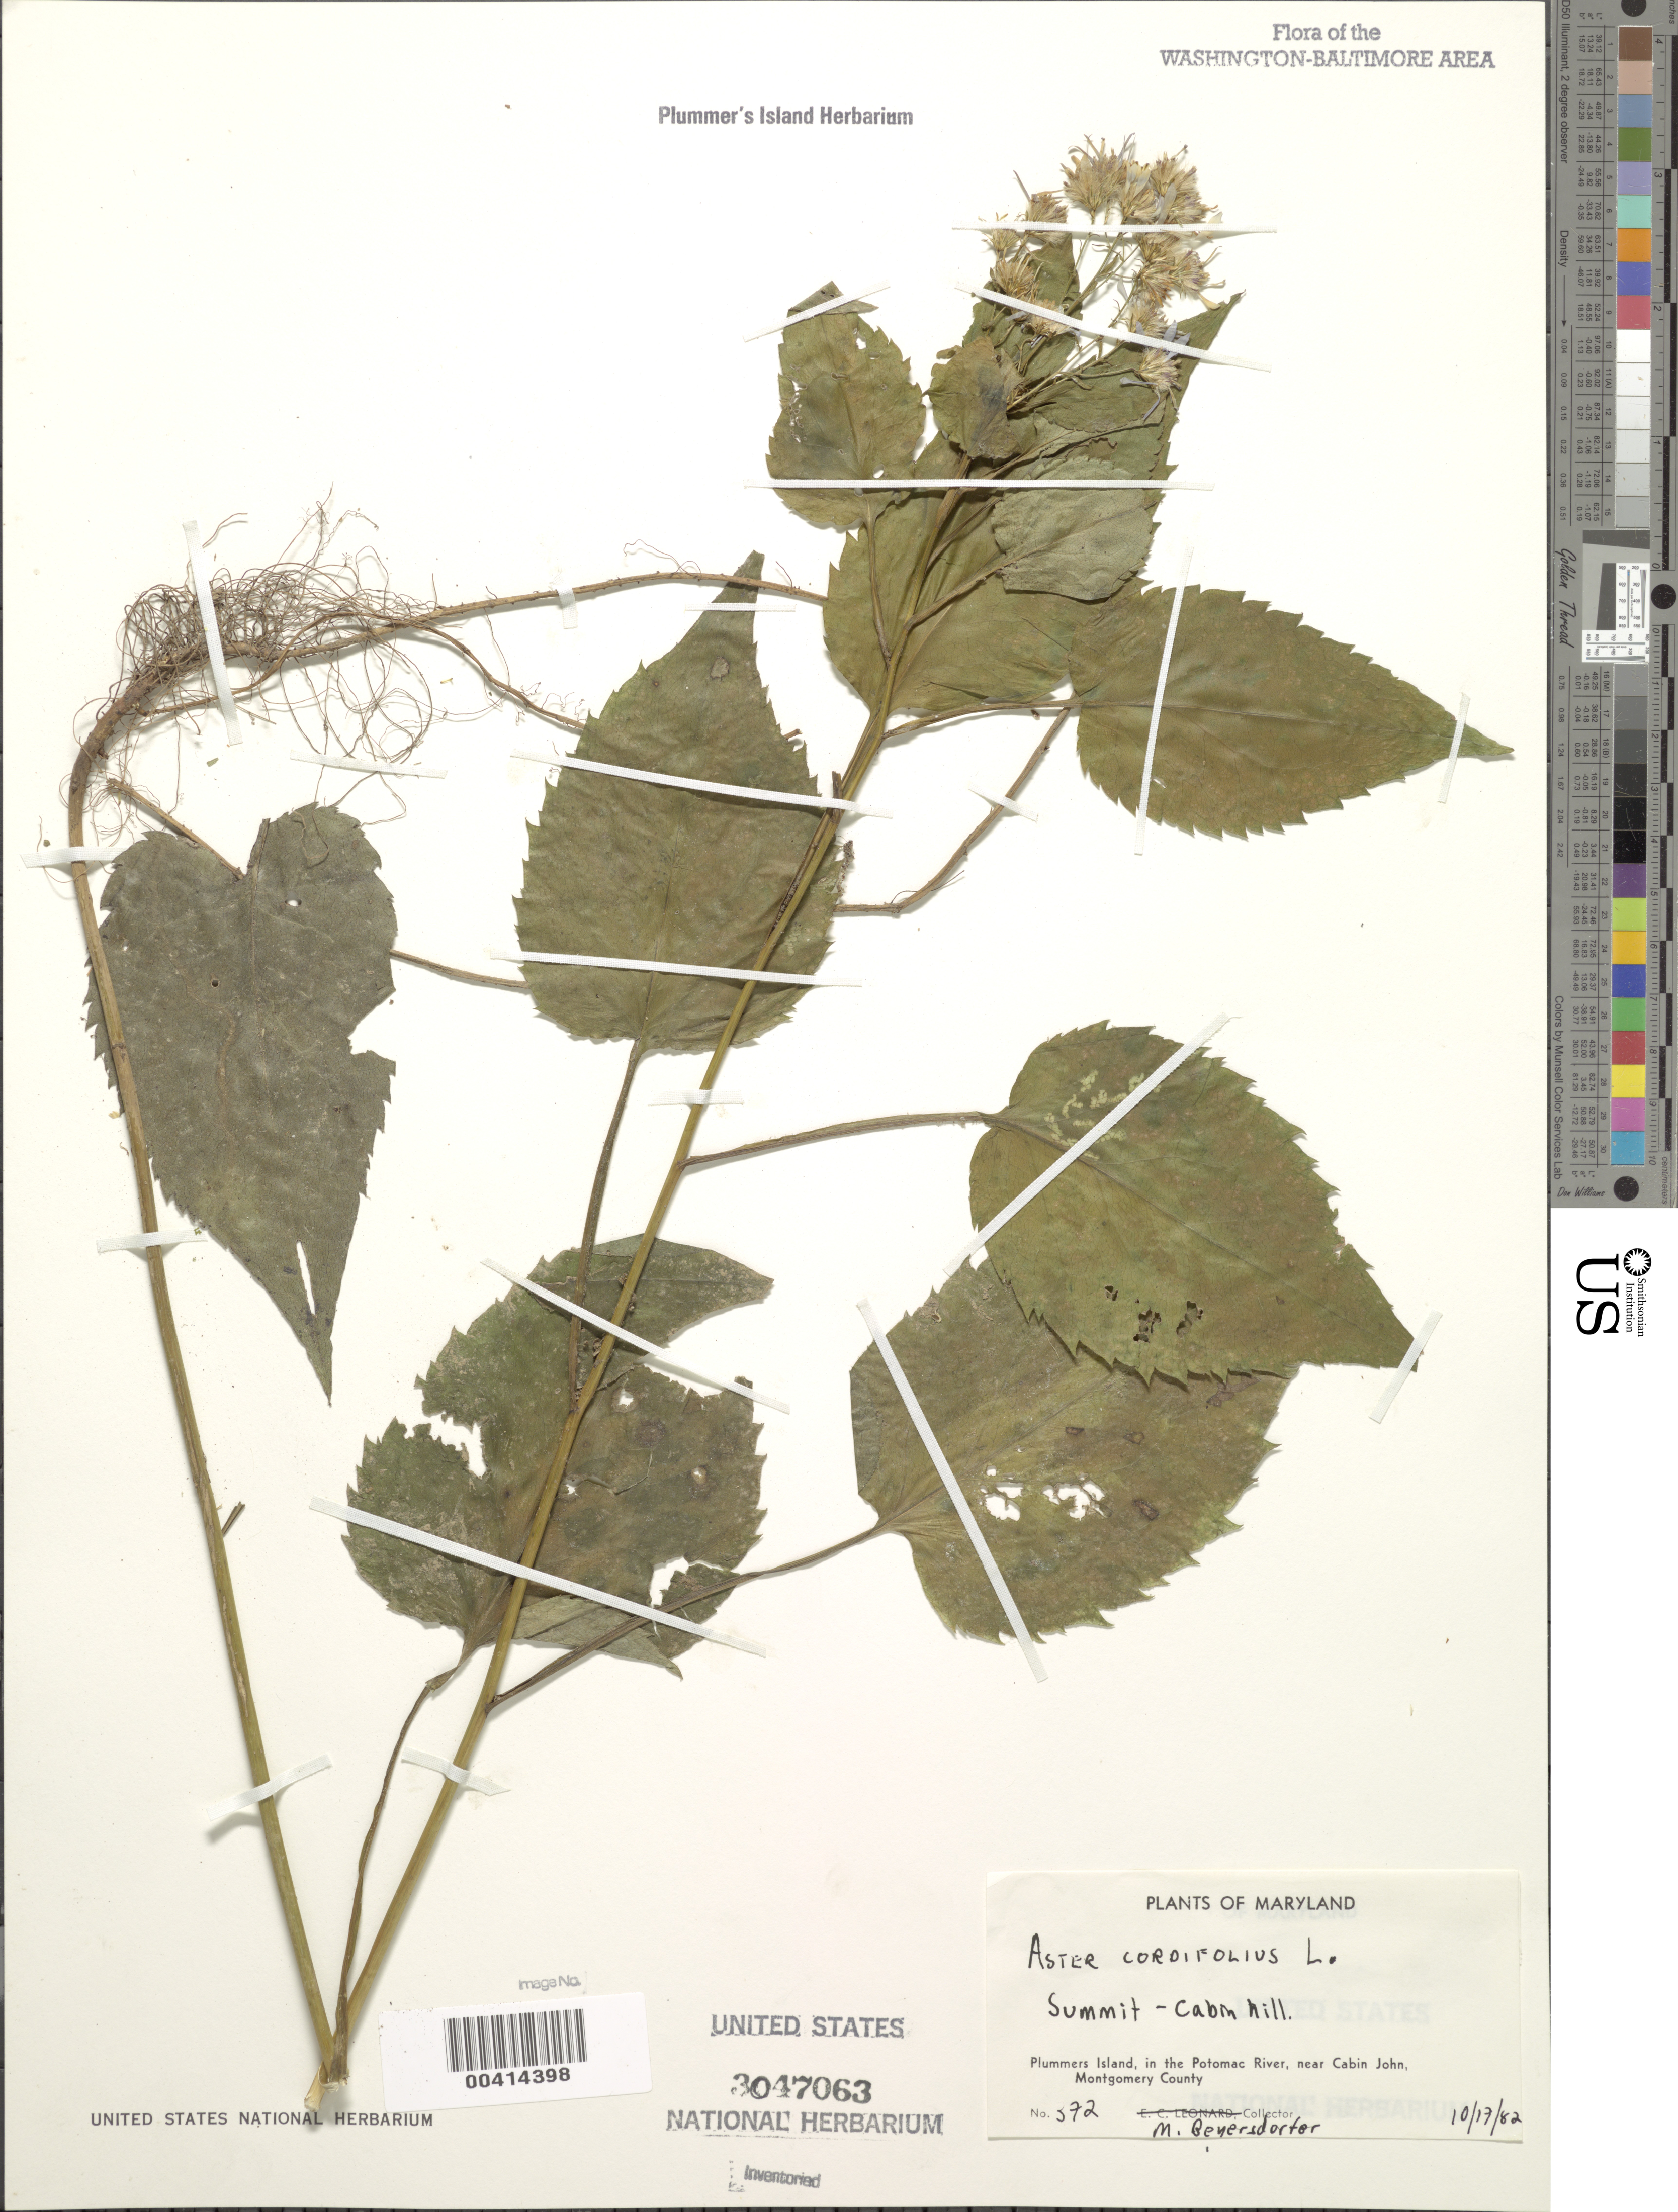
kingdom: Plantae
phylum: Tracheophyta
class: Magnoliopsida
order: Asterales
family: Asteraceae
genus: Symphyotrichum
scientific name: Symphyotrichum cordifolium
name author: (L.) G.L. Nesom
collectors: M. Beyersdorfer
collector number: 372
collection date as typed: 17 Oct 1982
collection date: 1982-10-17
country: United States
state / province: Maryland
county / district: Montgomery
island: Plummers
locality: Plummer's Island; summit - Cabin Hill C. & O. Canal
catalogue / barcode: US 3047063